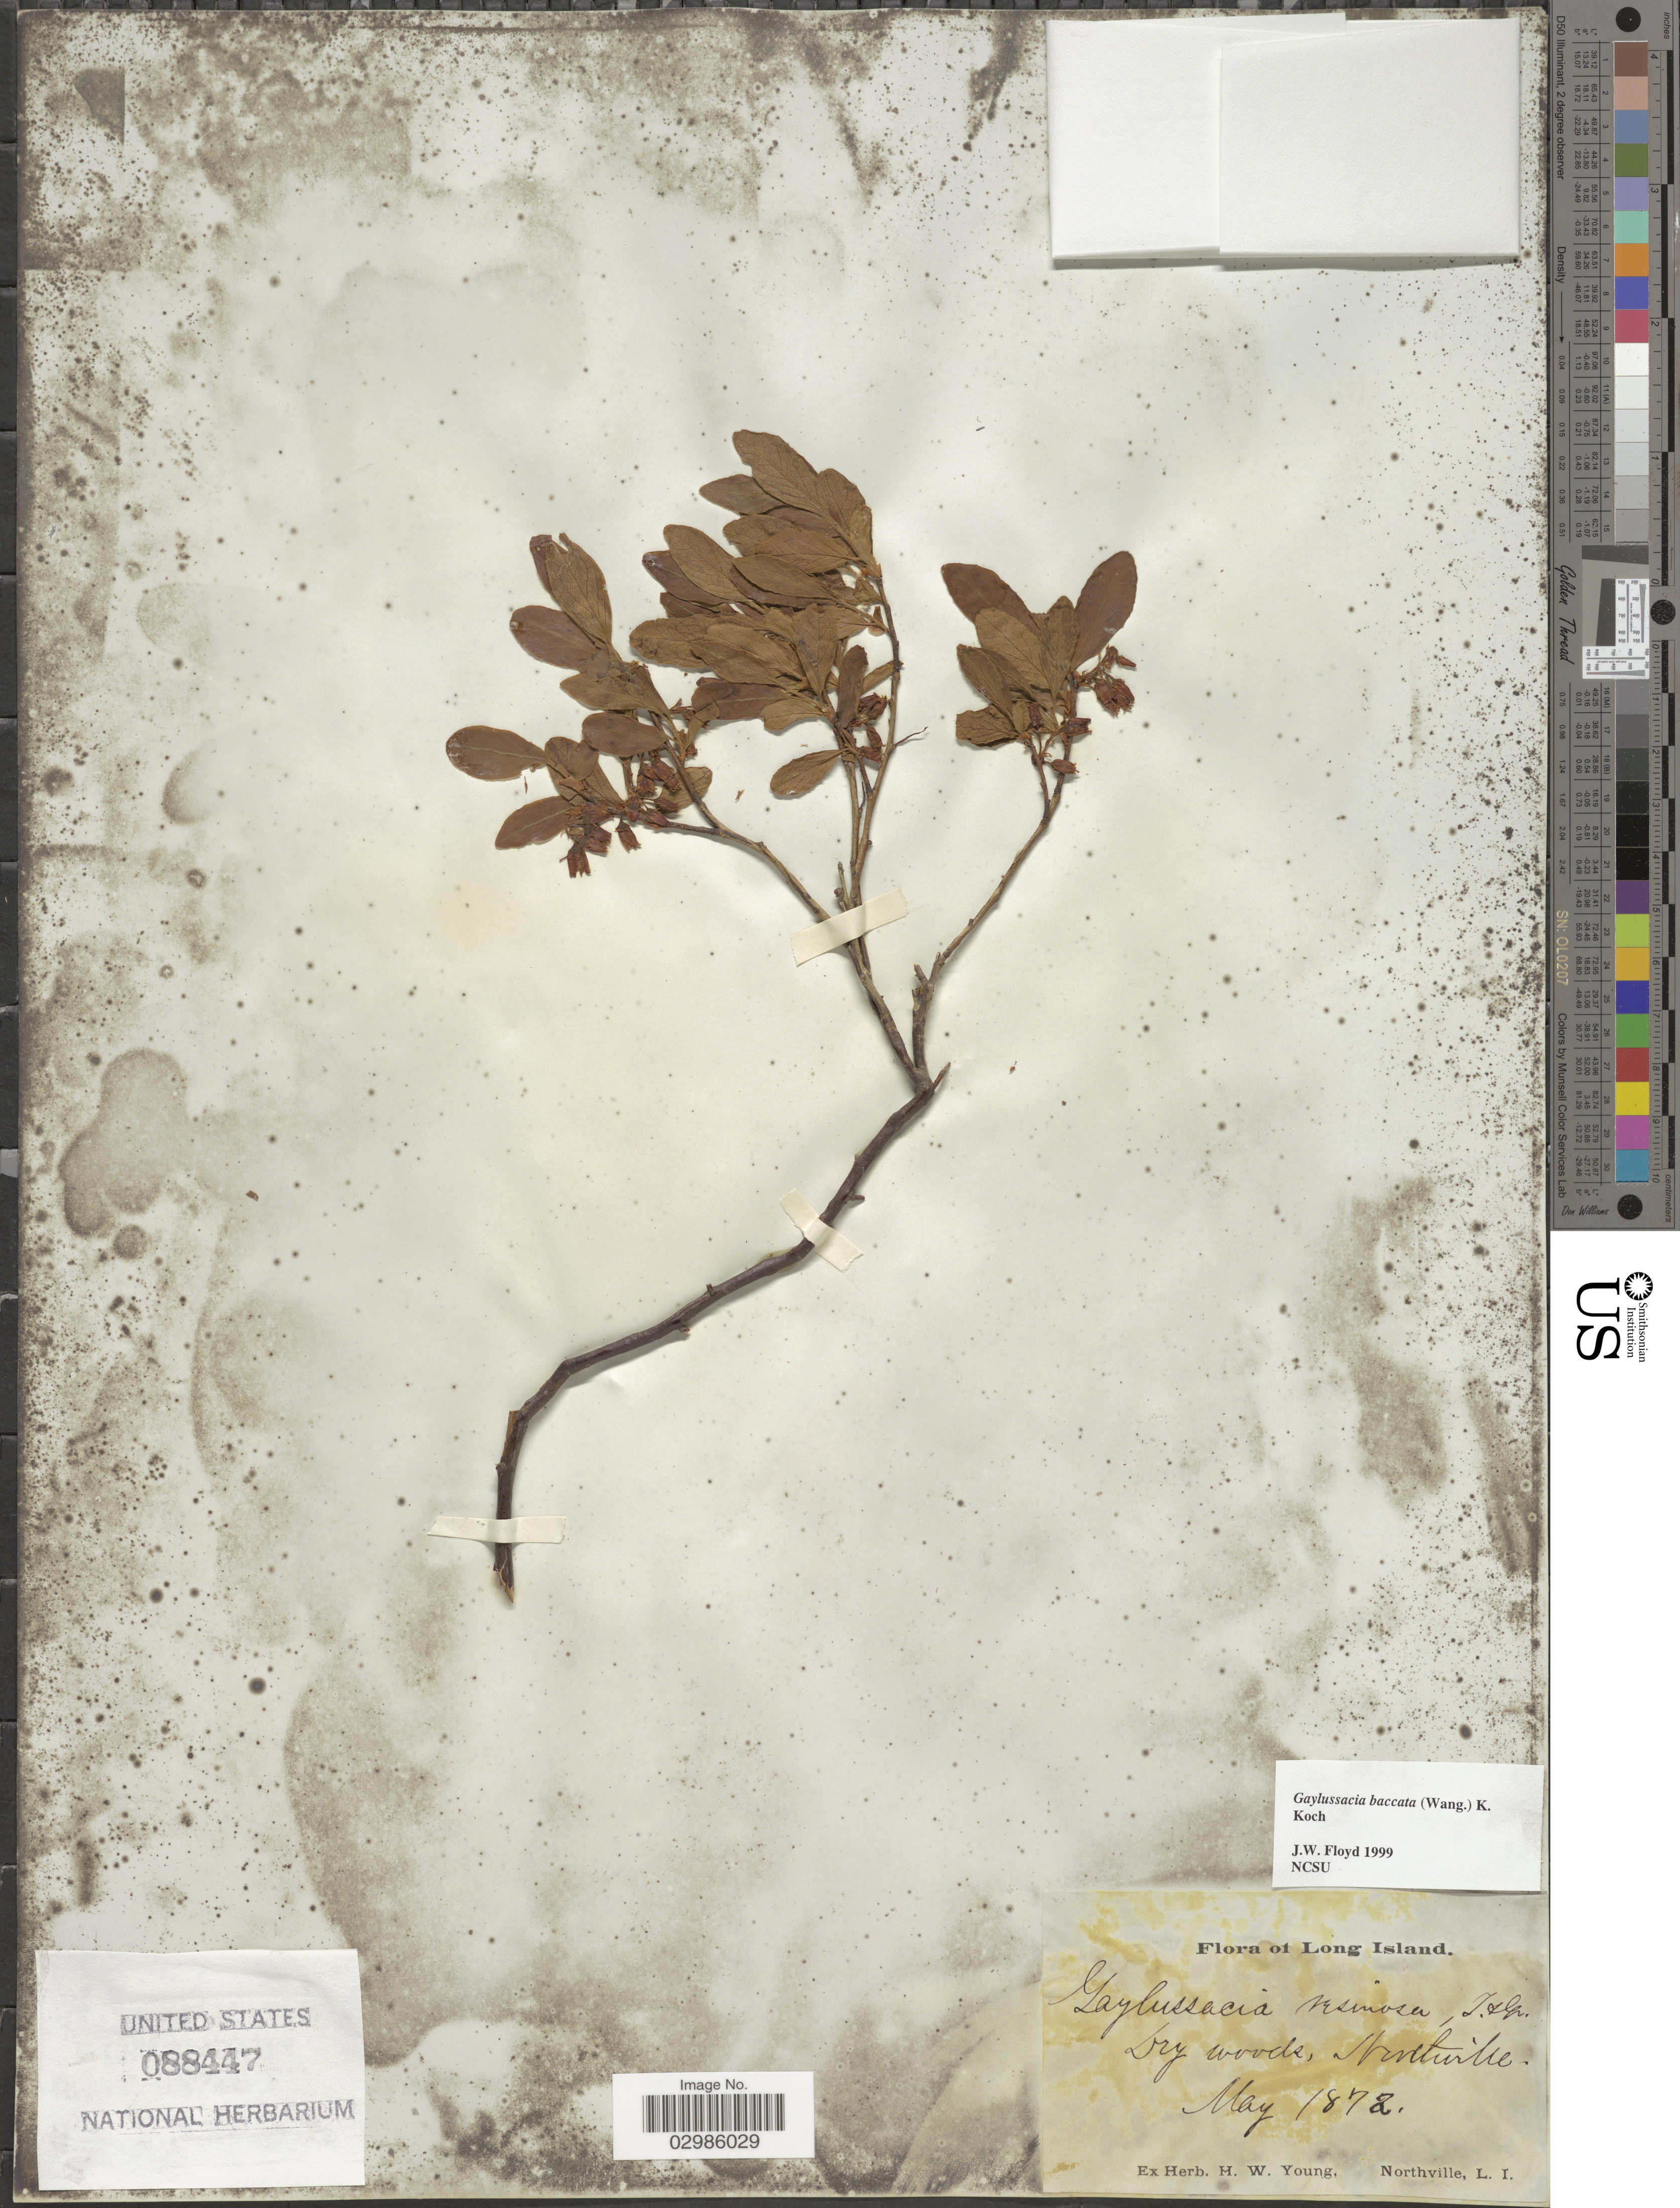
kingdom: Plantae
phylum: Tracheophyta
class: Magnoliopsida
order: Ericales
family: Ericaceae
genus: Gaylussacia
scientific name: Gaylussacia baccata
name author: (Wangenh.) K. Koch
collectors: ex herb. H.W. Young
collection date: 1872-05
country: United States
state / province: New York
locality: Long Island. Dry woods, Northville.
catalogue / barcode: US 88447